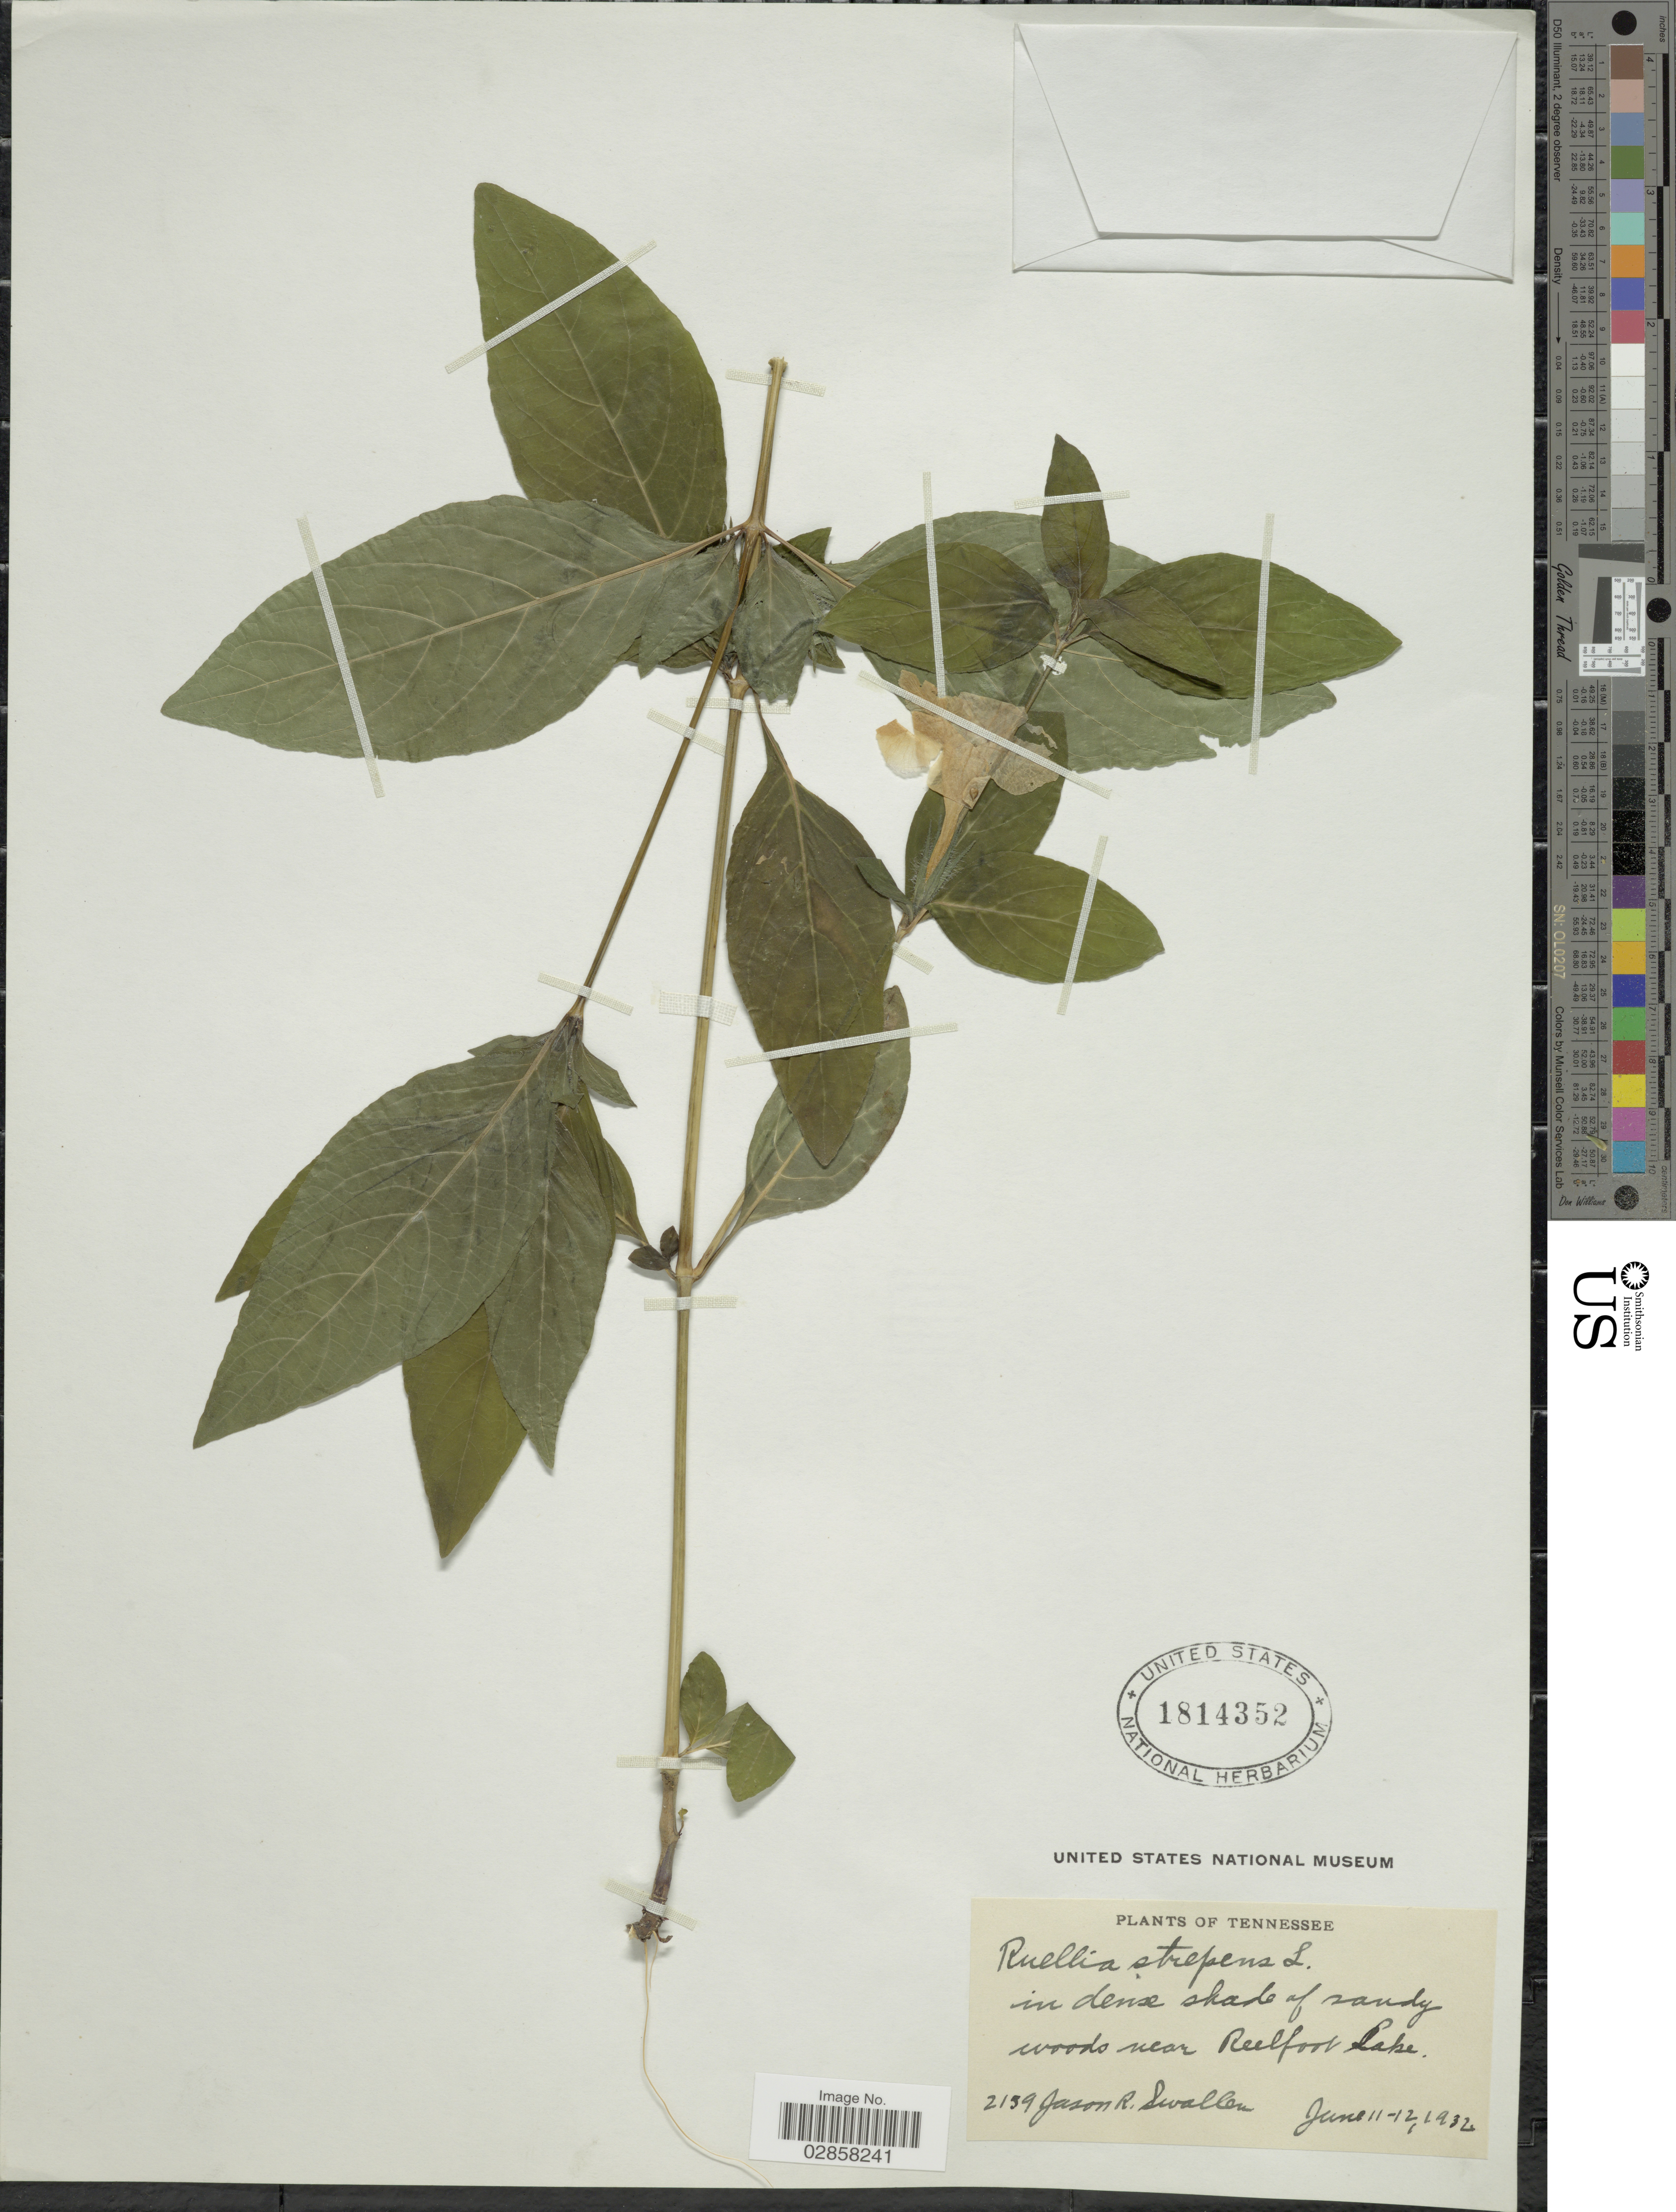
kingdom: Plantae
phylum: Tracheophyta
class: Magnoliopsida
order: Lamiales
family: Acanthaceae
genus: Ruellia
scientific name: Ruellia strepens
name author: L.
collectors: J. R. Swallen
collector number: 2159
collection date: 1932-06-11/1932-06-12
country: United States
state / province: Tennessee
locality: In dense shade of sandy woods near Reelfoot Lake.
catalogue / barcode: US 1814352